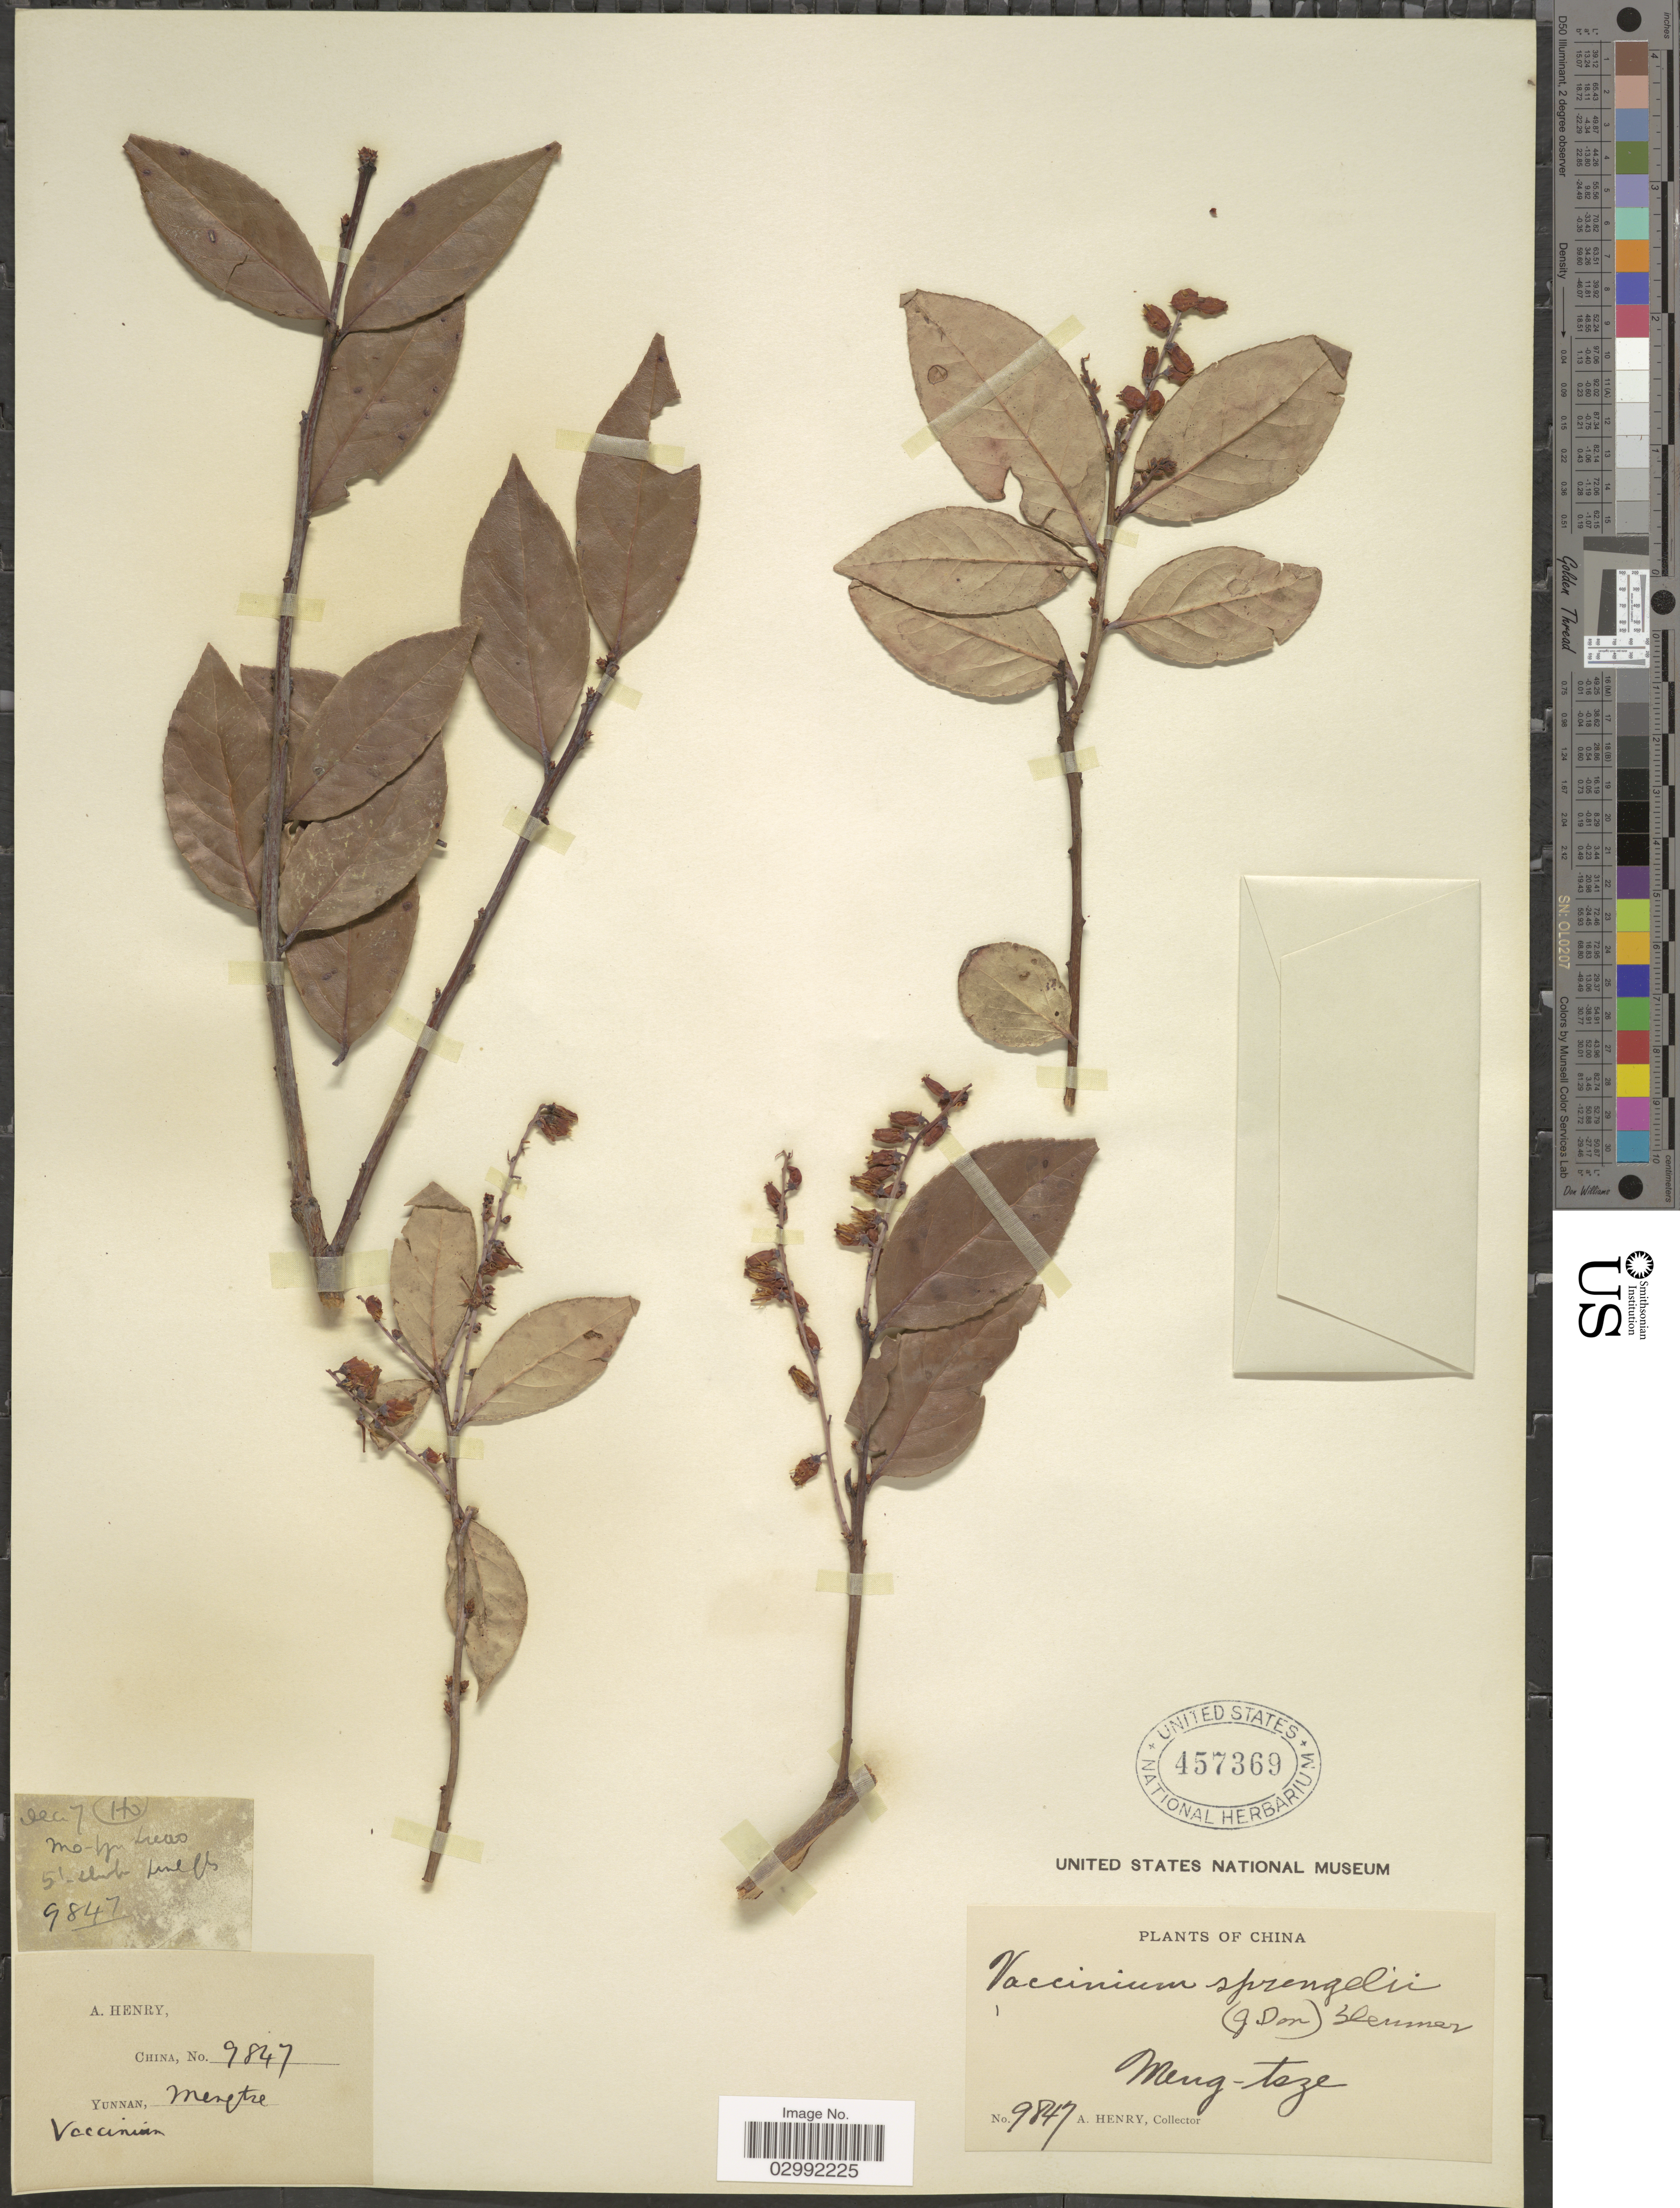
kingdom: Plantae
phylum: Tracheophyta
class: Magnoliopsida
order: Ericales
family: Ericaceae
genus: Vaccinium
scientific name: Vaccinium sprengelii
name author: (G. Don) Sleumer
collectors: A. Henry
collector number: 9847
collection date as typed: Transcribed d/m/y: /12/7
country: China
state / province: Yunnan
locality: Meng-tsze. Ma-tzu Luao. Ho.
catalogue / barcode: US 457369